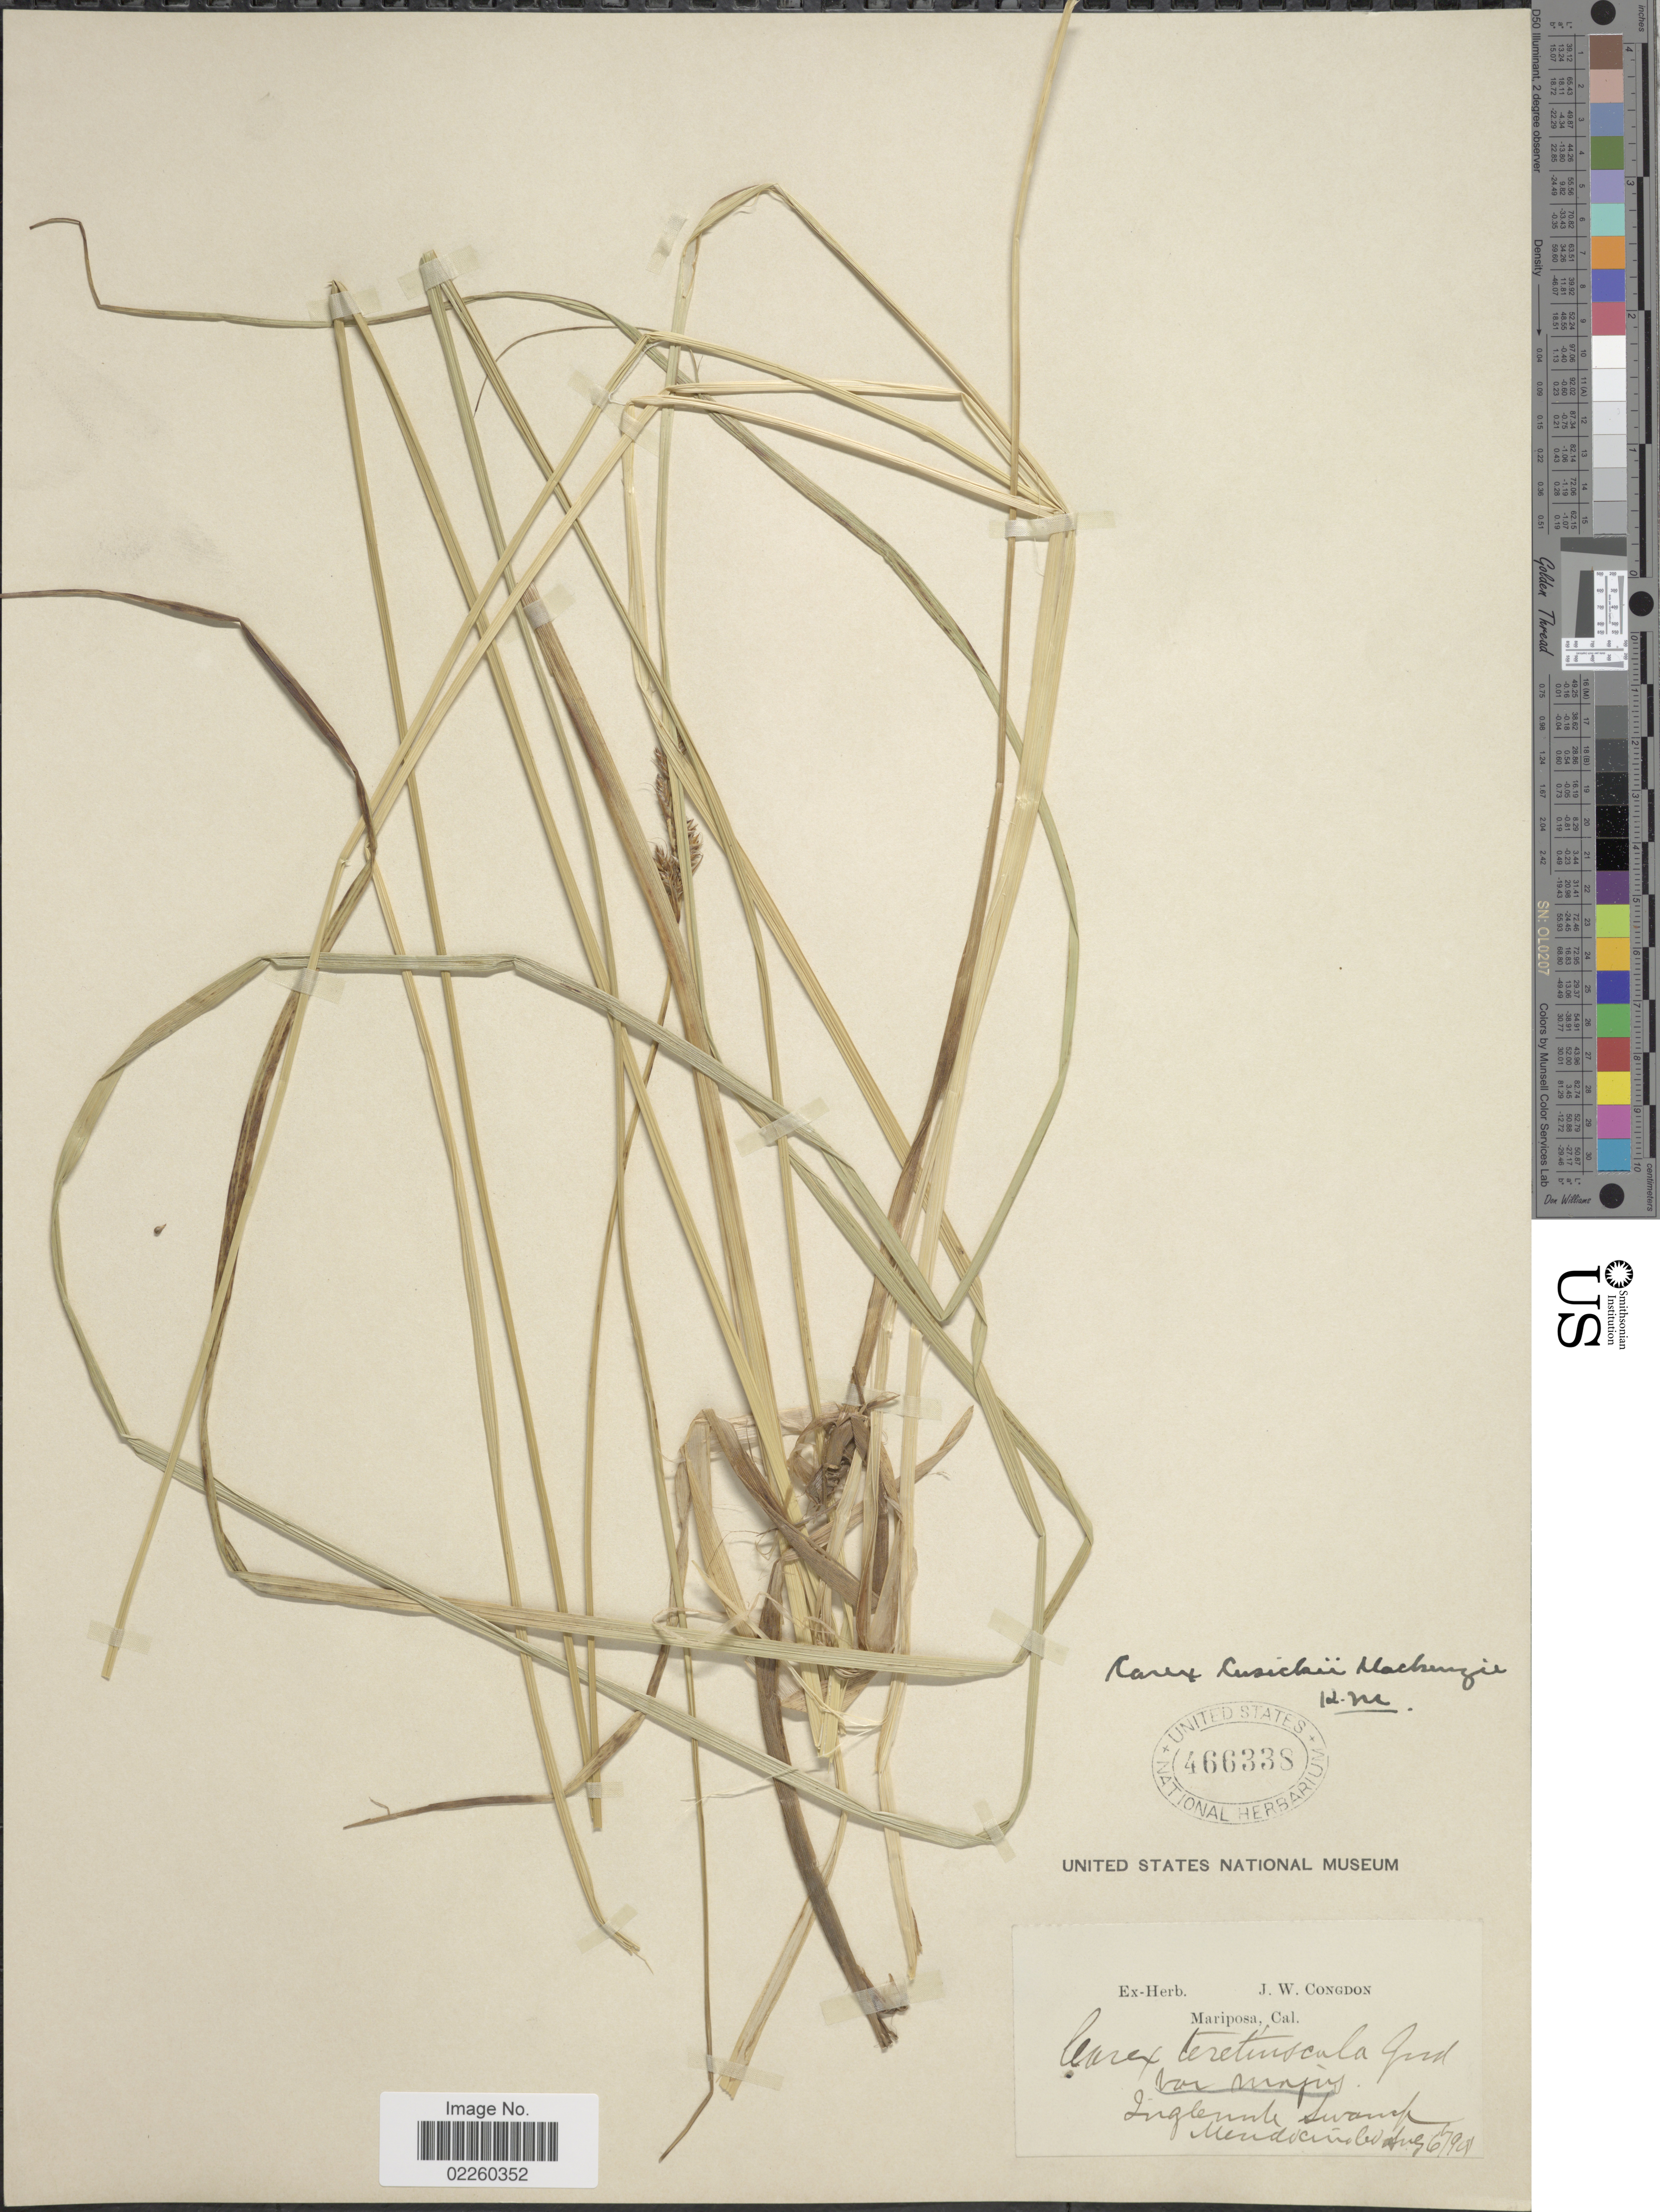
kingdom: Plantae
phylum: Tracheophyta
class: Liliopsida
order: Poales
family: Cyperaceae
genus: Carex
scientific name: Carex cusickii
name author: Mack.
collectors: ex herb. J. W. Congdon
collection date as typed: Transcribed d/m/y: 6/8/79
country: United States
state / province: California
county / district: Mendocino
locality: Mariposa, Mendocino Co.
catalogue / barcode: US 466338